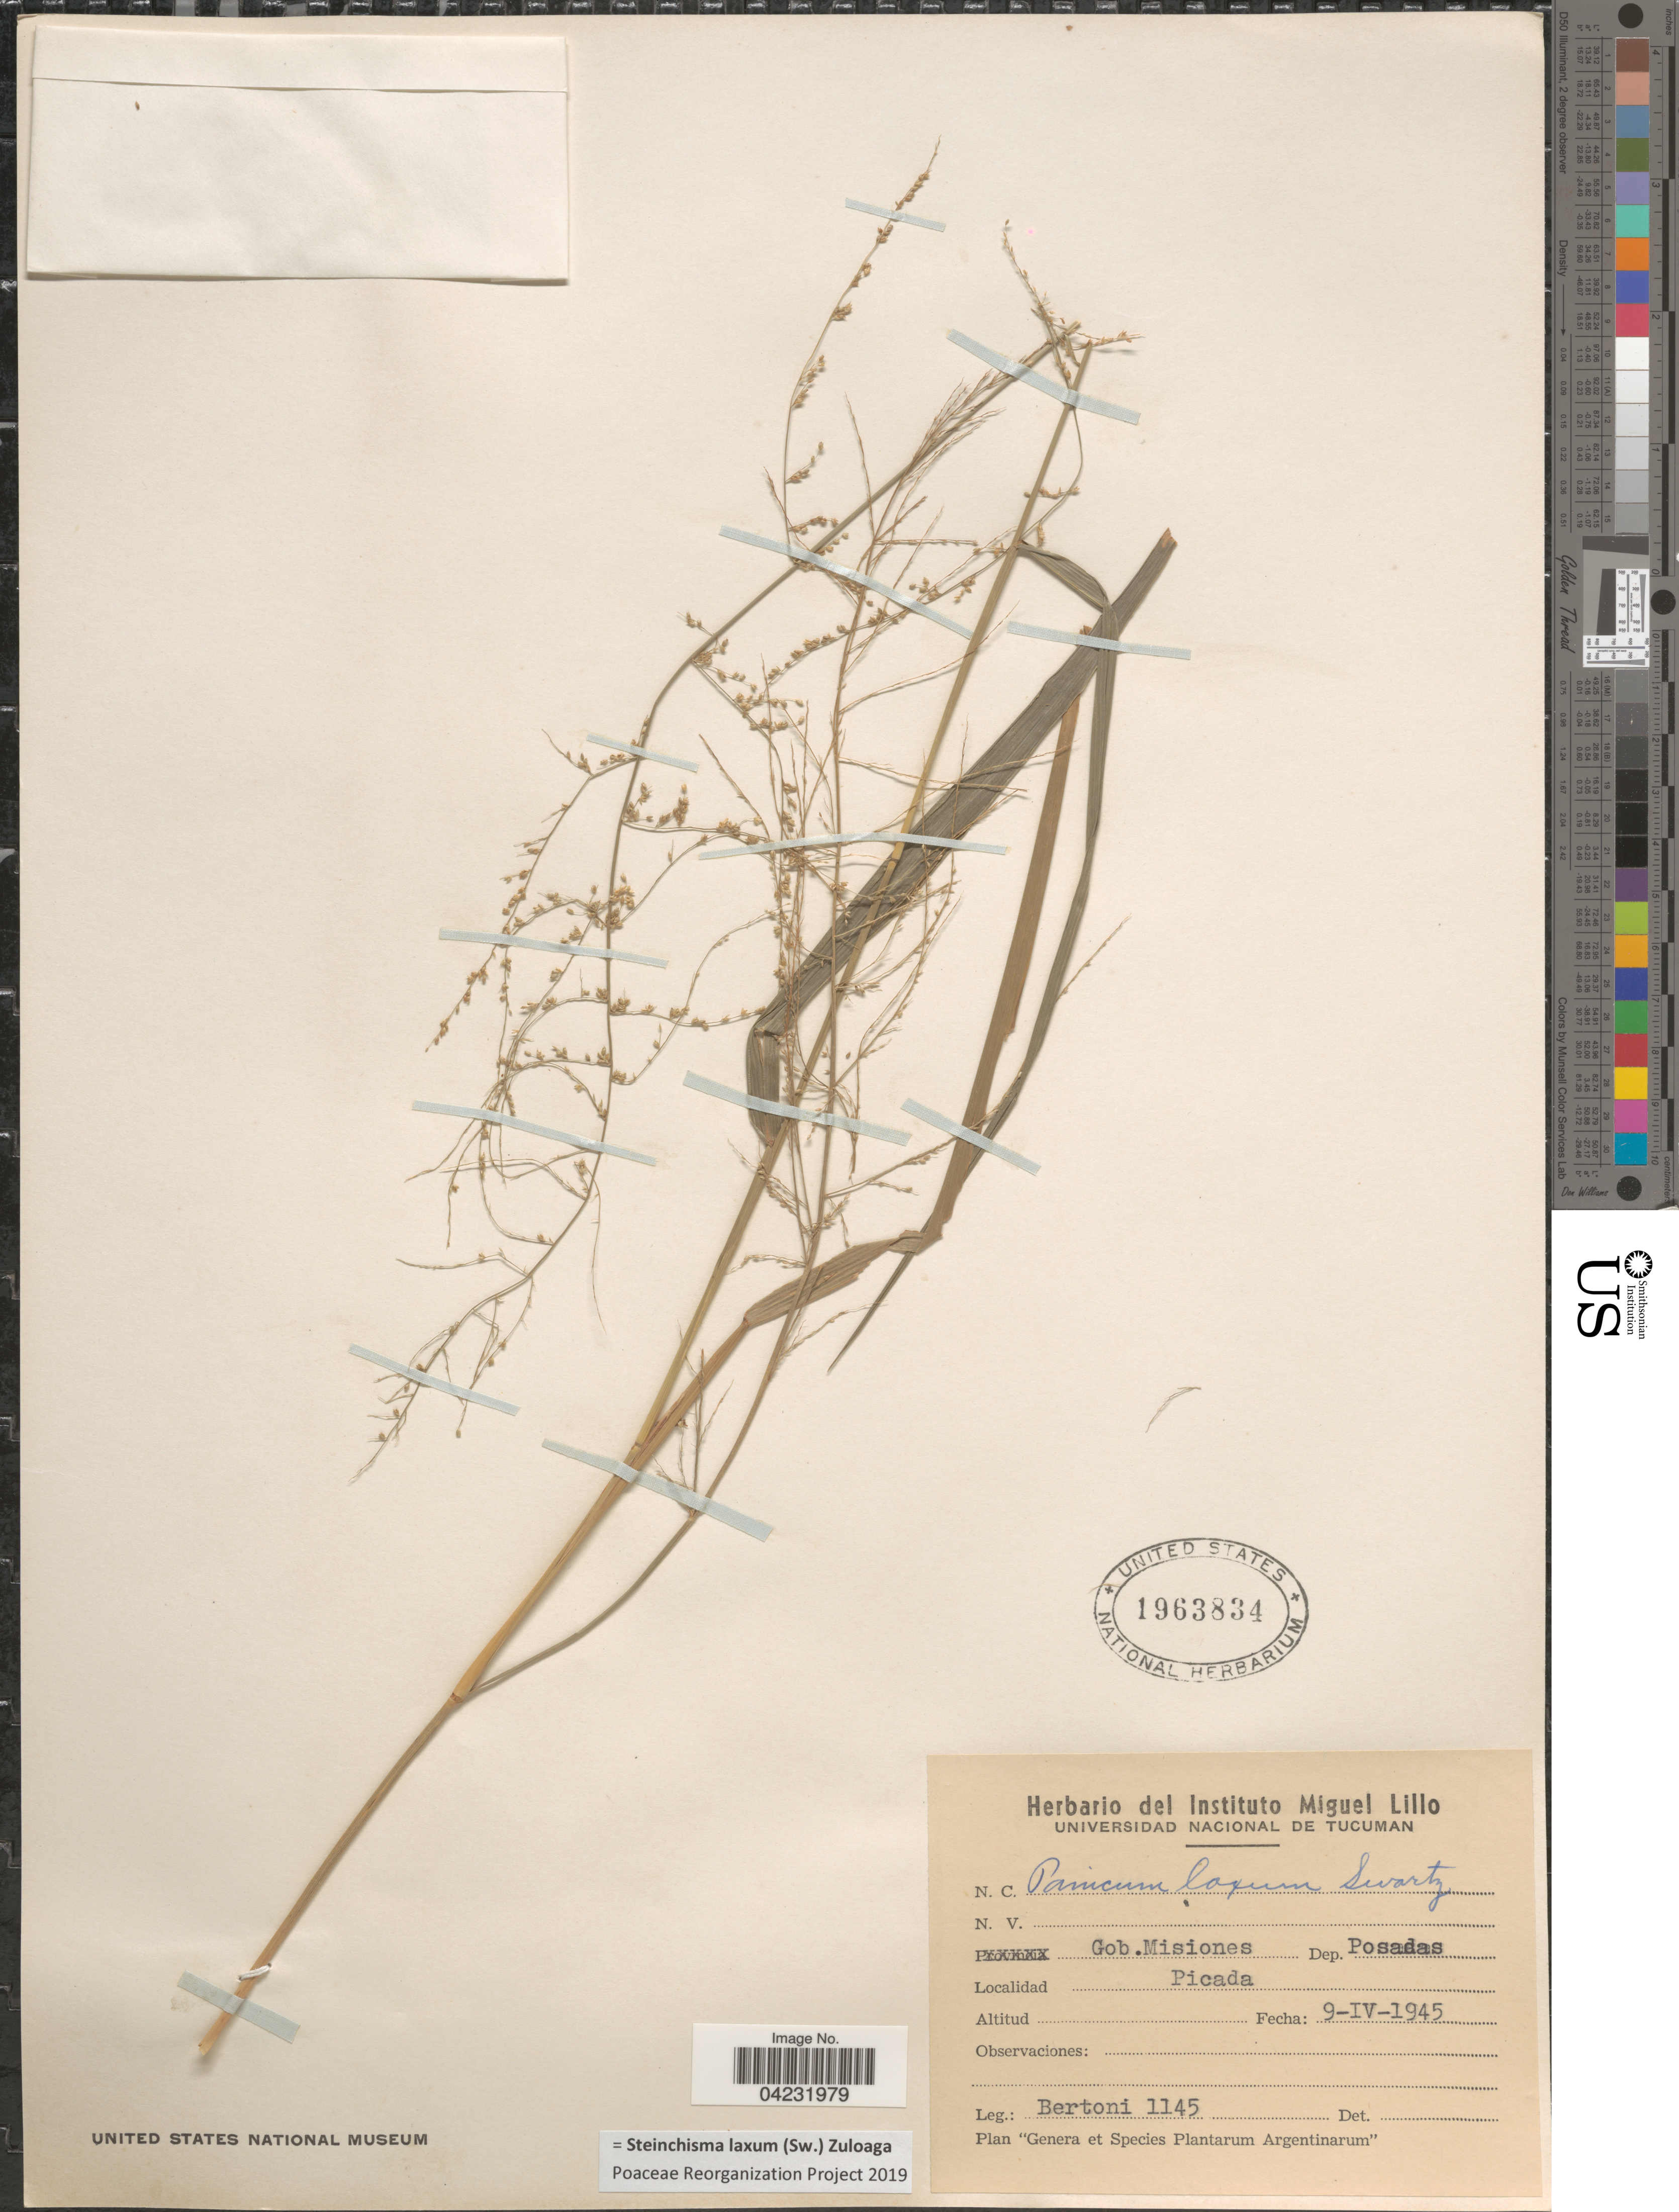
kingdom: Plantae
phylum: Tracheophyta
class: Liliopsida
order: Poales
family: Poaceae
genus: Steinchisma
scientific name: Steinchisma laxum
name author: (Sw.) Zuloaga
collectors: -- Bertoni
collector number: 1145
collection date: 1945-04-09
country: Argentina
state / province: Misiones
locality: Gob. Misiones. Dep. Posadas. Picada.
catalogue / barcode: US 1963834